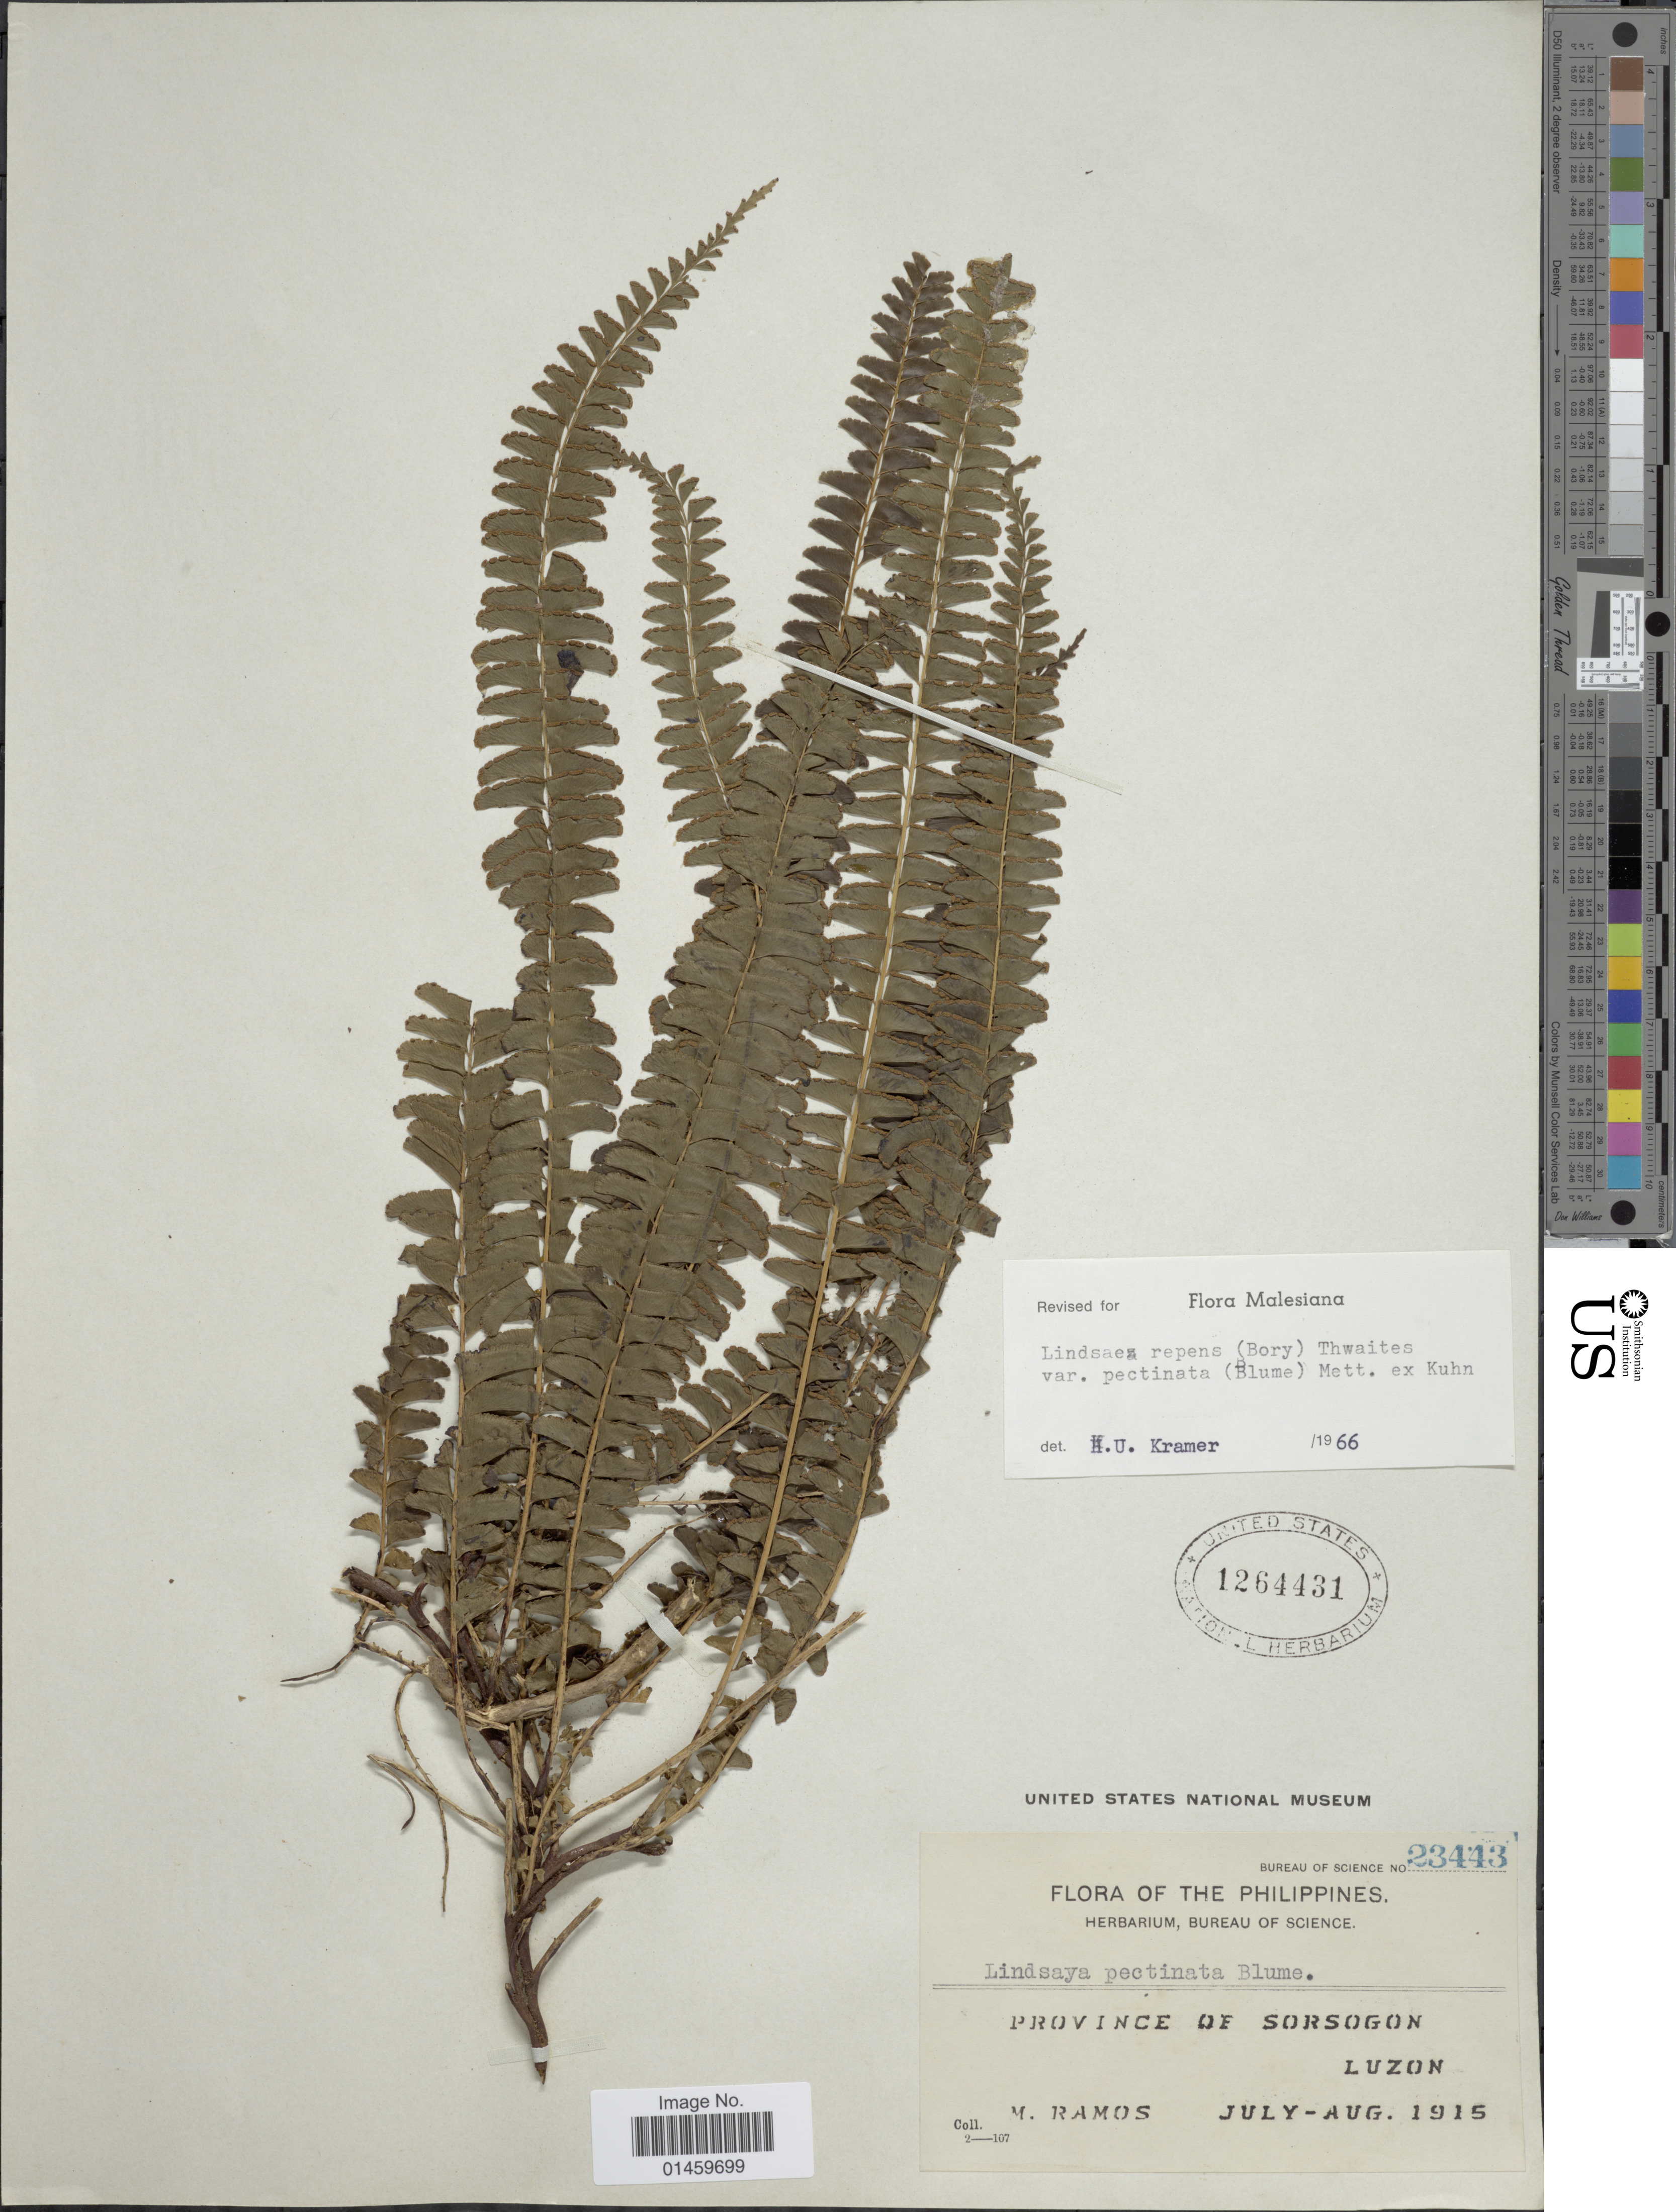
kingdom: Plantae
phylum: Tracheophyta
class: Polypodiopsida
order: Polypodiales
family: Lindsaeaceae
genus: Lindsaea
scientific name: Lindsaea repens var. pectinata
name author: (Blume) Mett.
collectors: M. Ramos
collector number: Bureau of Science 23443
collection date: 1915-07/1915-08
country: Philippines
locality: Province of Sorsogon. Luzon.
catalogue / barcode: US 1264431